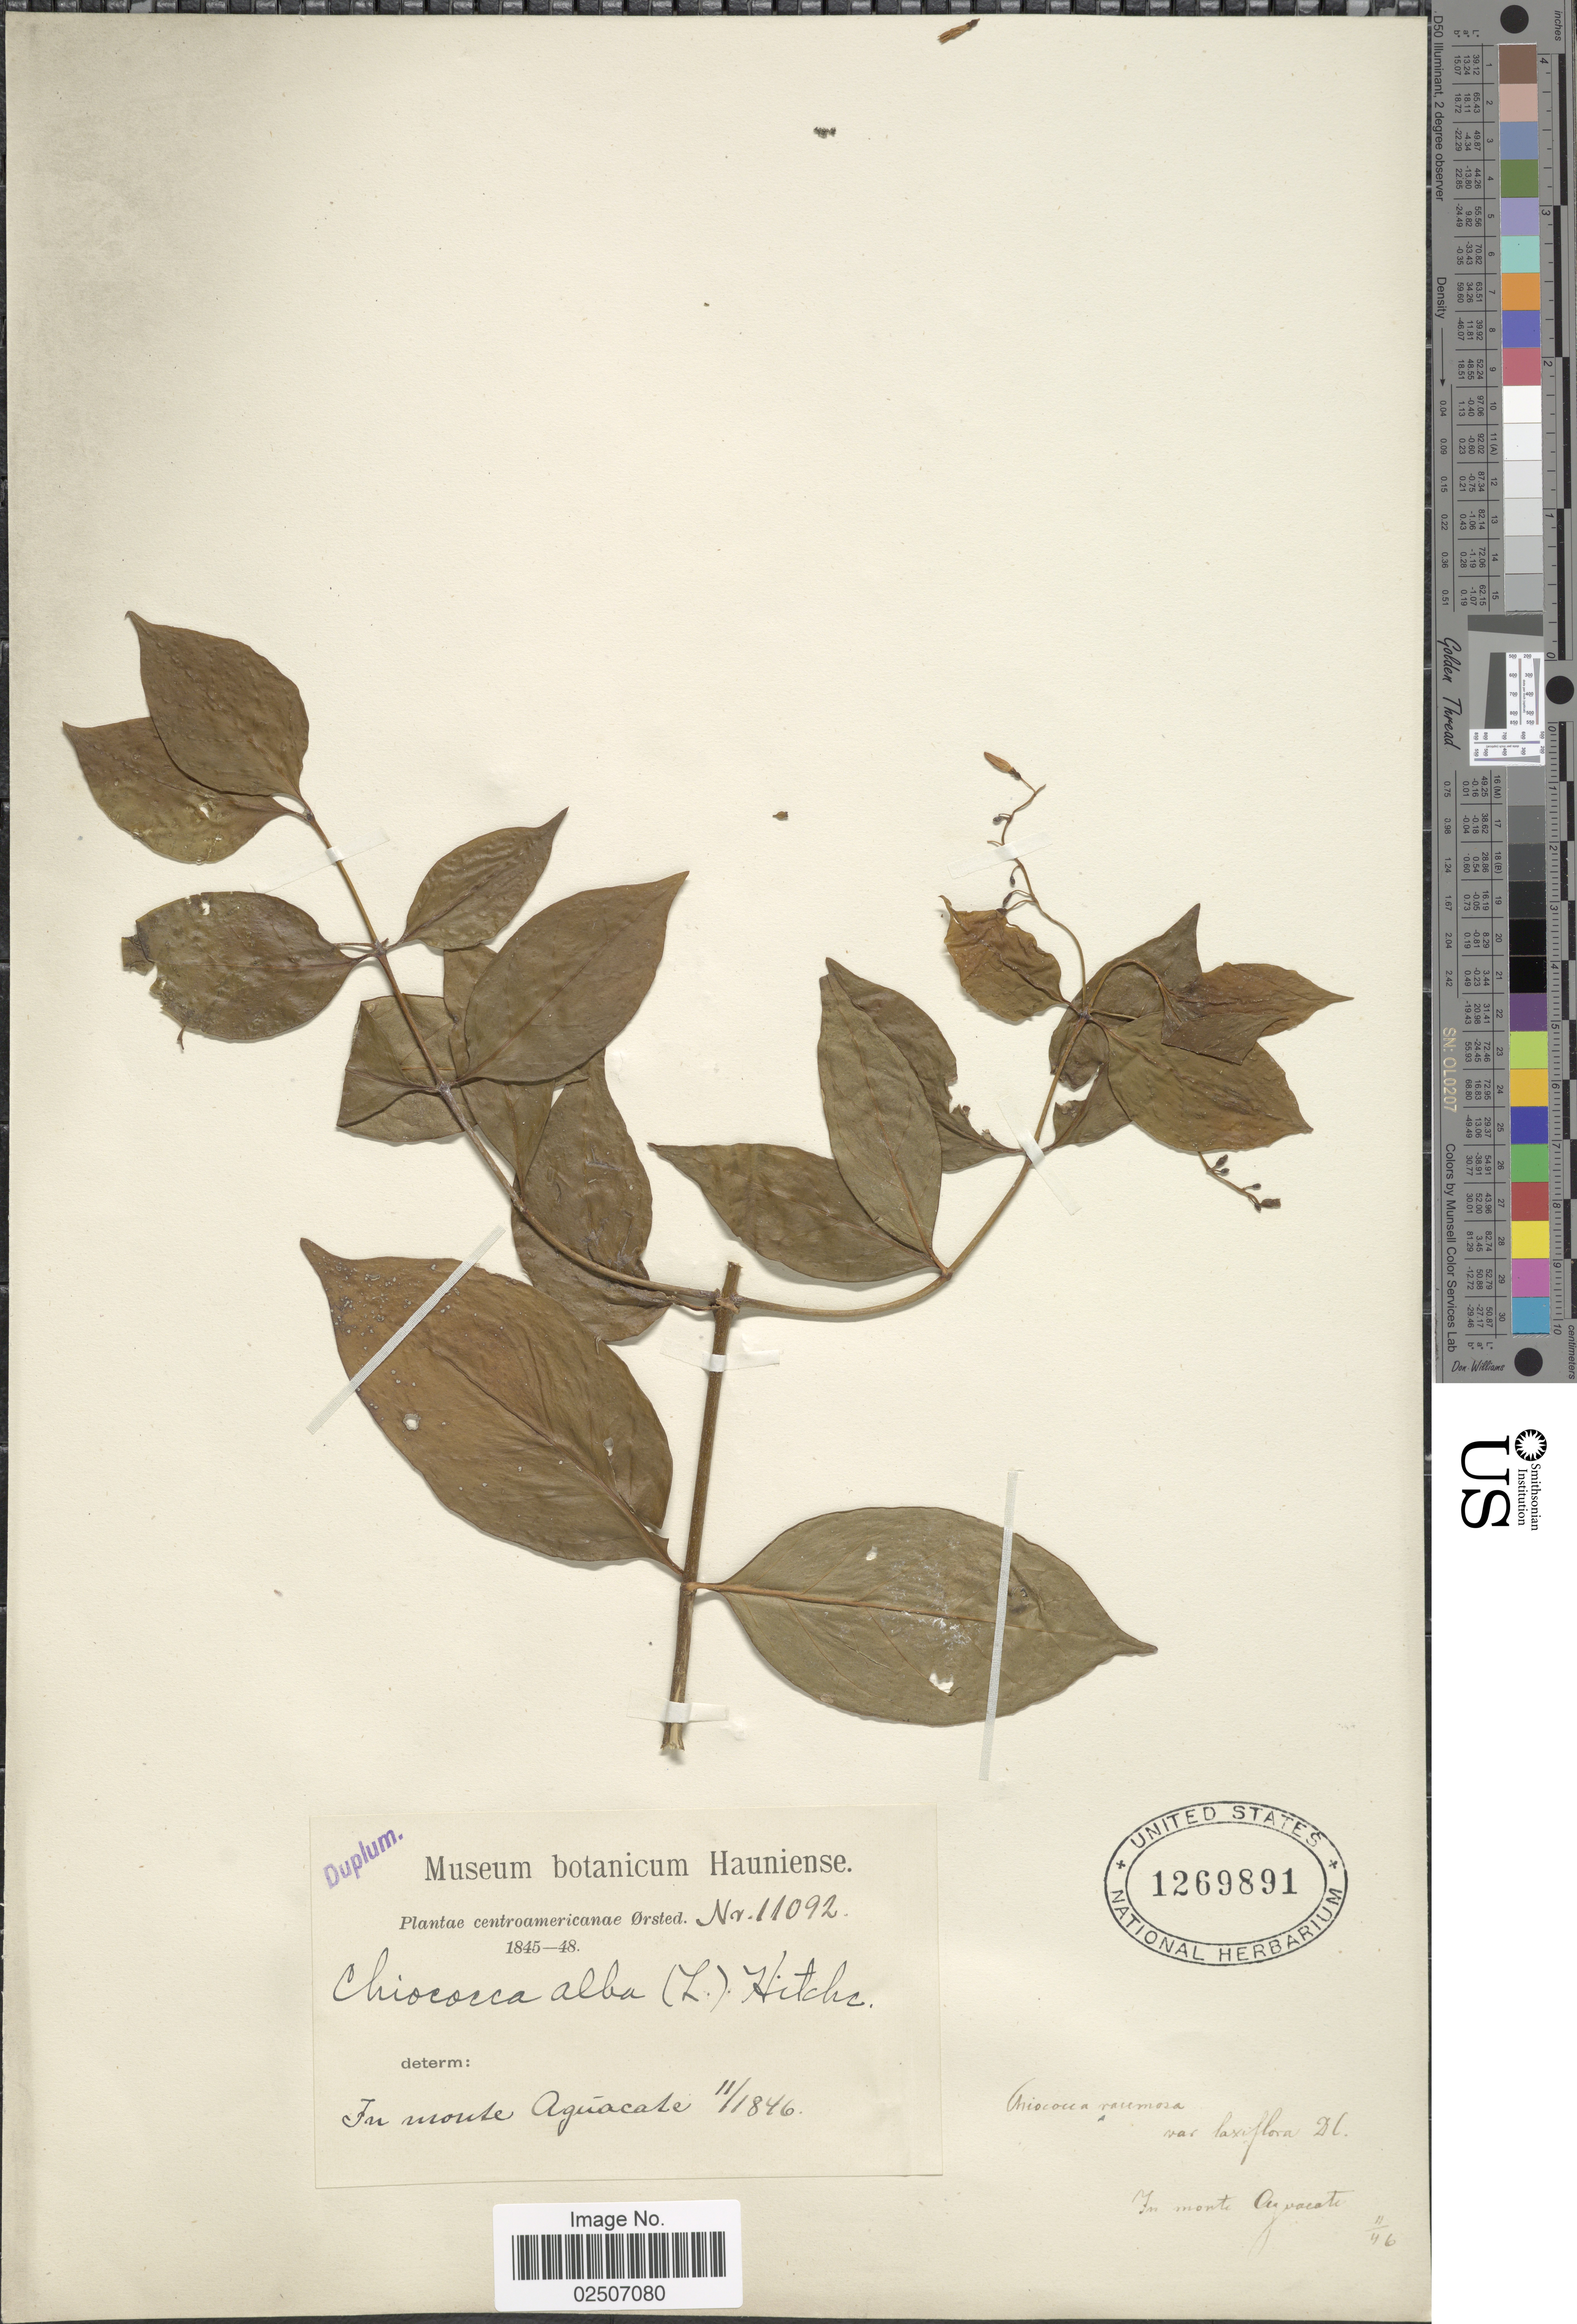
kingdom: Plantae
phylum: Tracheophyta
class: Magnoliopsida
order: Gentianales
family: Rubiaceae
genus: Chiococca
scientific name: Chiococca alba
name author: (L.) Hitchc.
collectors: Ørsted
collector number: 11092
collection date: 1846-11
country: Costa Rica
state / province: Alajuela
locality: Centroamericanae, In monte Aguacate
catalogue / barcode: US 1269891